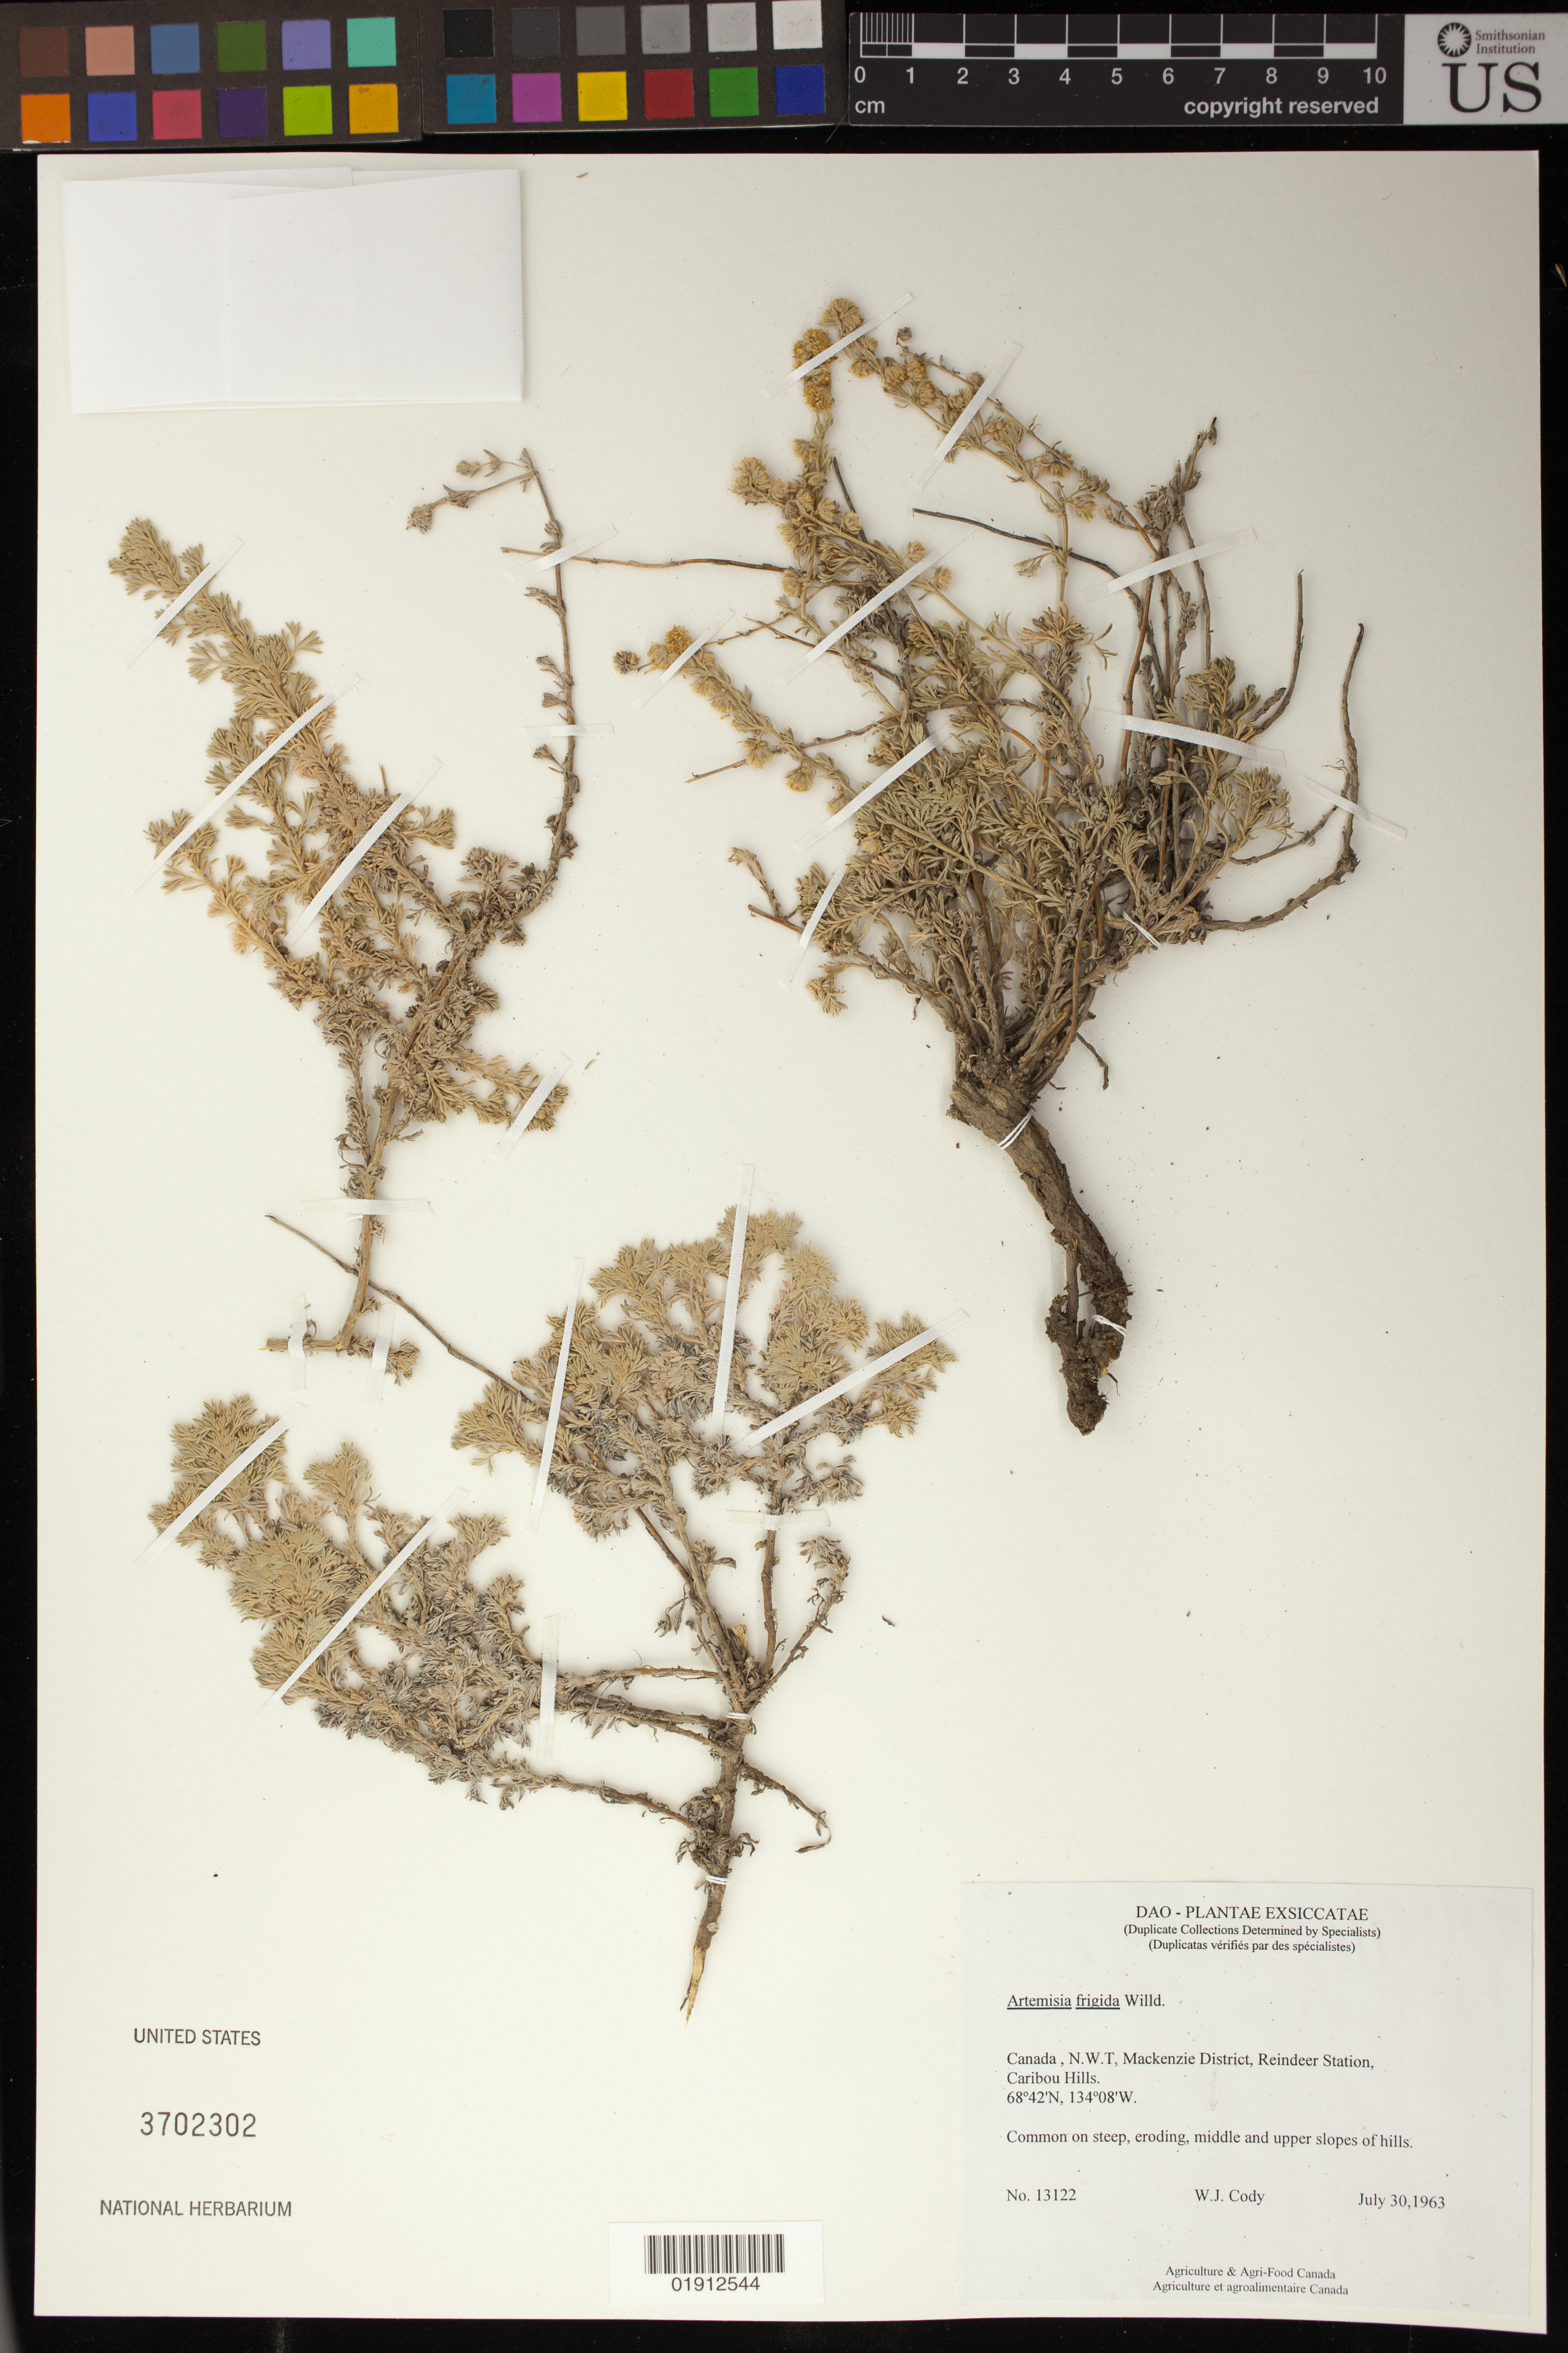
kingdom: Plantae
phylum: Tracheophyta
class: Magnoliopsida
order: Asterales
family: Asteraceae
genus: Artemisia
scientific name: Artemisia frigida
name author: Willd.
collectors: W. Cody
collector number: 13122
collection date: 1963-07-30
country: Canada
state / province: Northwest Territories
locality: Mackenzie District, Reindeer Station, Caribou Hills.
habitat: Common on steep, eroding, middle and upper slopes of hills.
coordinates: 68 42 N, 134 08 W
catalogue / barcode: US 3702302